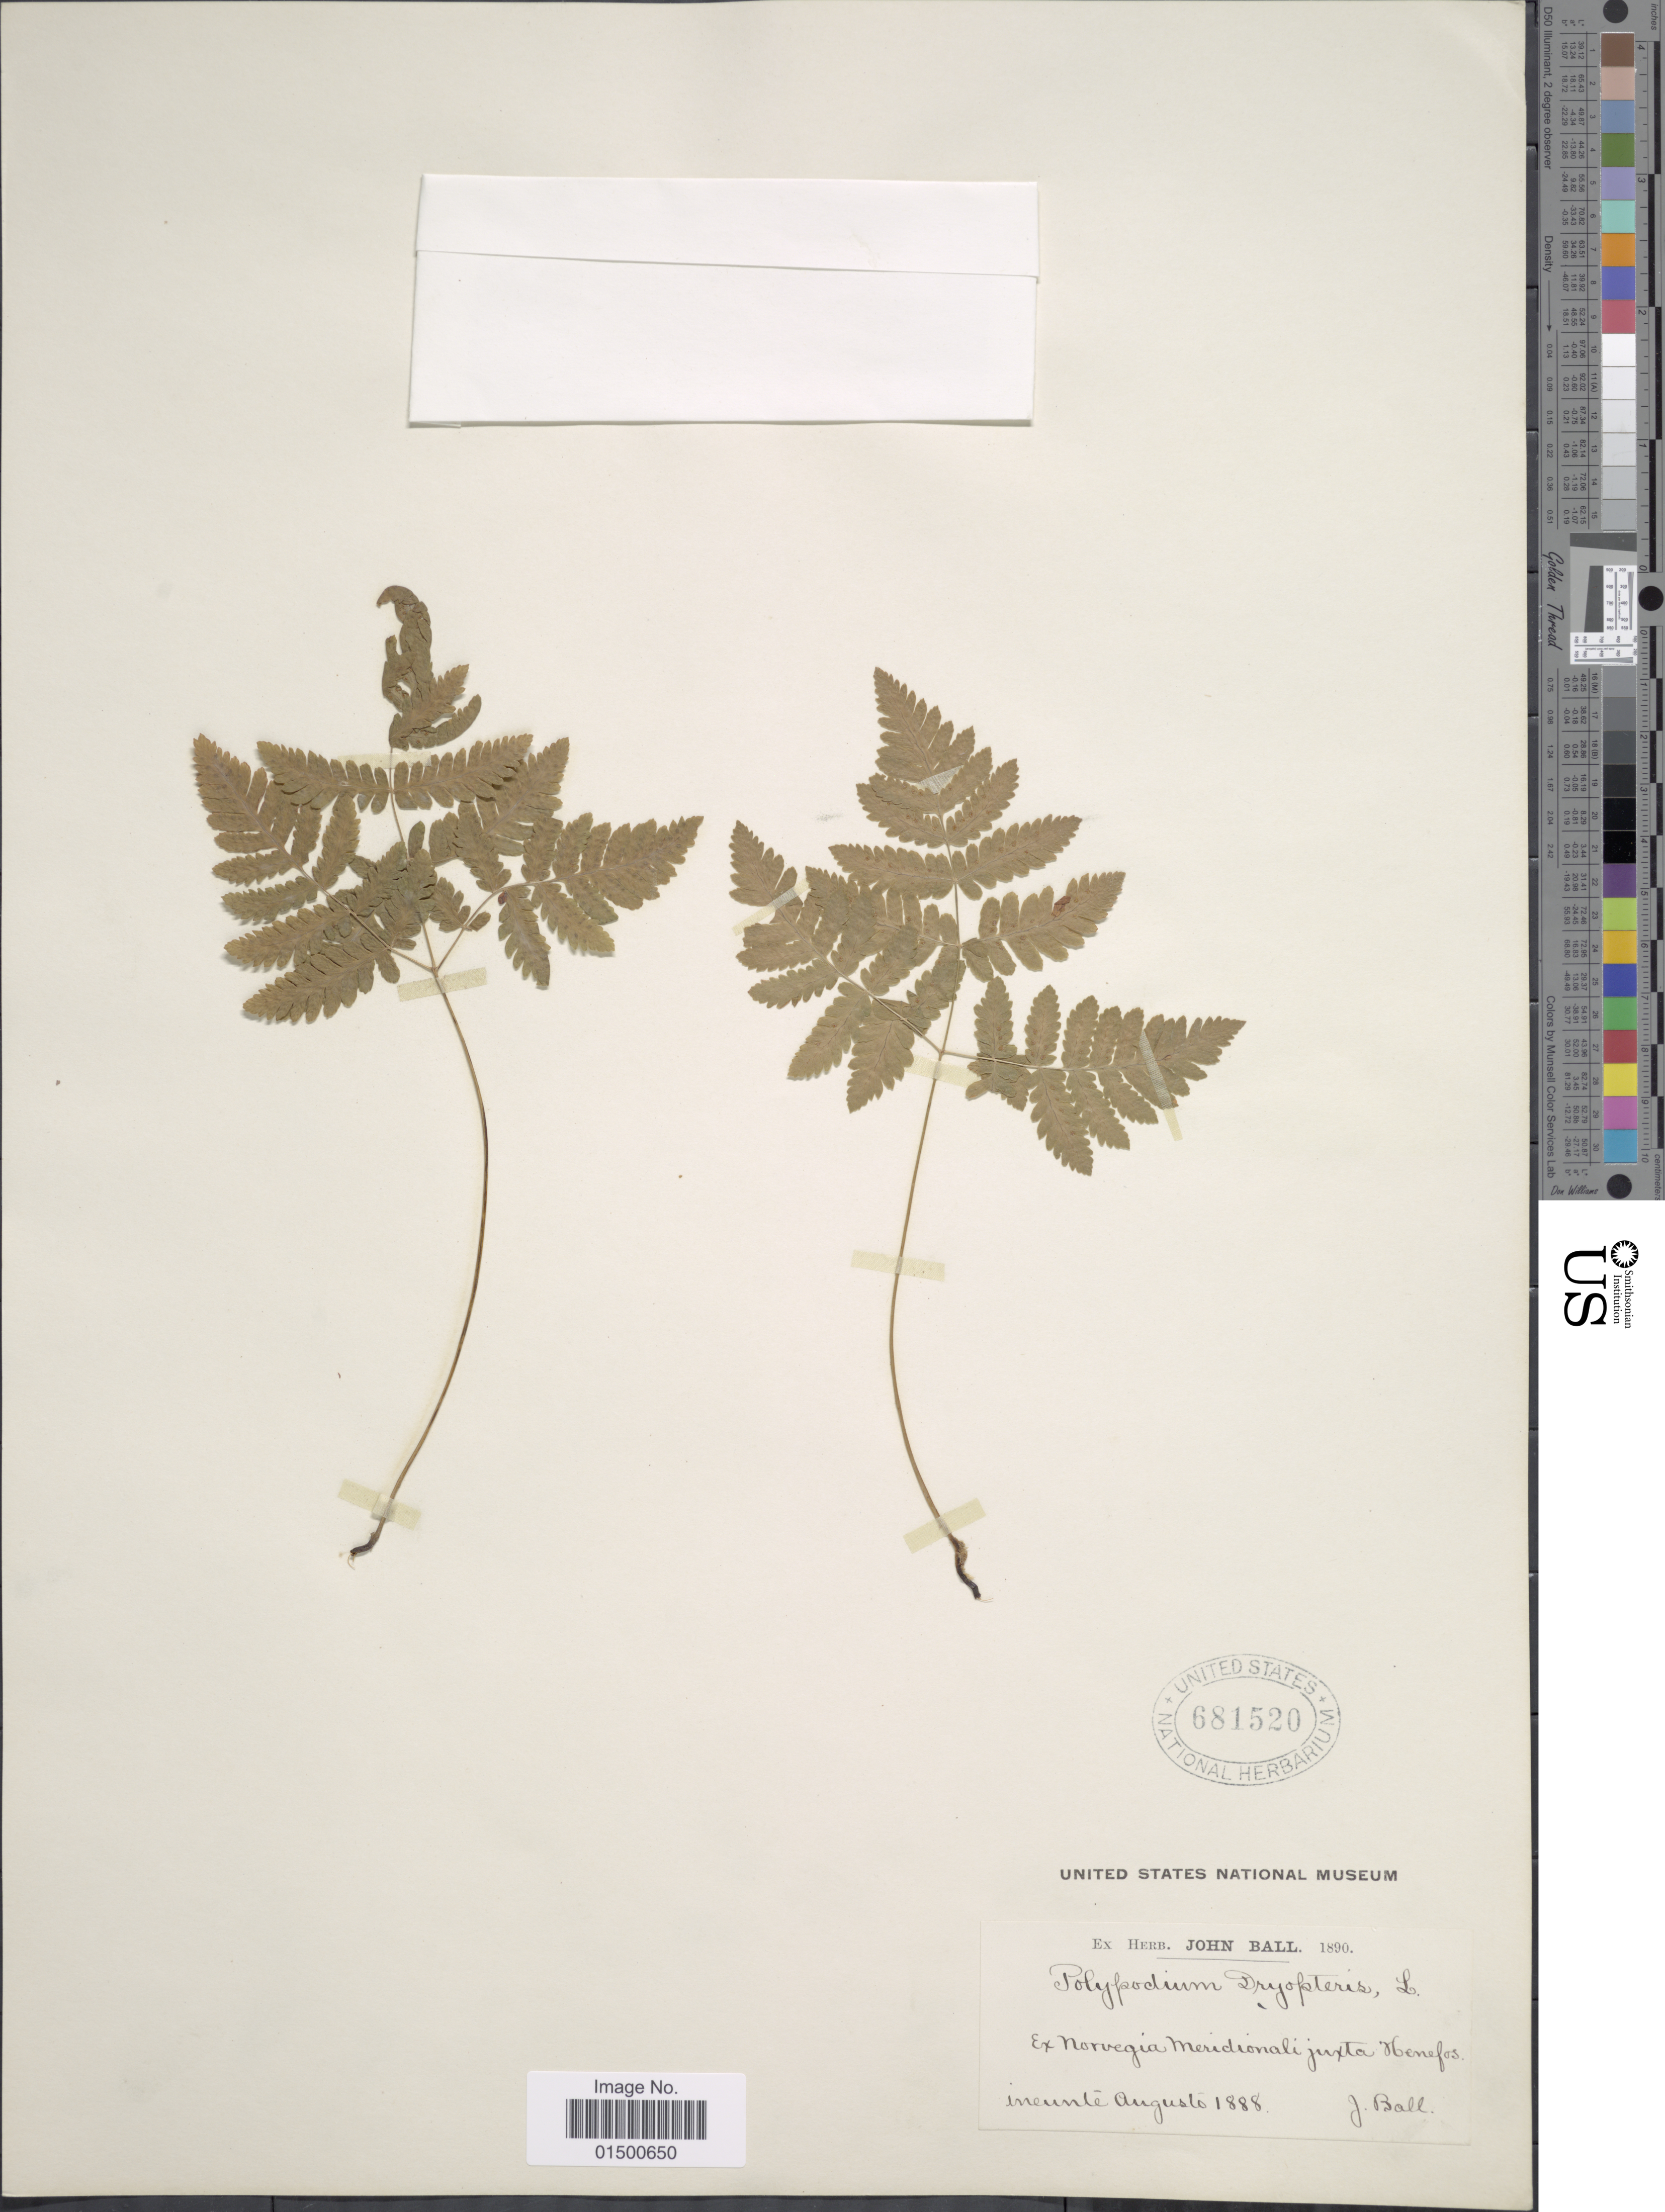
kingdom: Plantae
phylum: Tracheophyta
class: Polypodiopsida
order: Polypodiales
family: Cystopteridaceae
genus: Gymnocarpium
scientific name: Gymnocarpium disjunctum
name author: (Rupr.) Ching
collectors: J. Ball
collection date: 1888-08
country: Norway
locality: Ex Norvegia Meridionali juxta Henefos [Hønefoss]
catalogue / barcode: US 681520